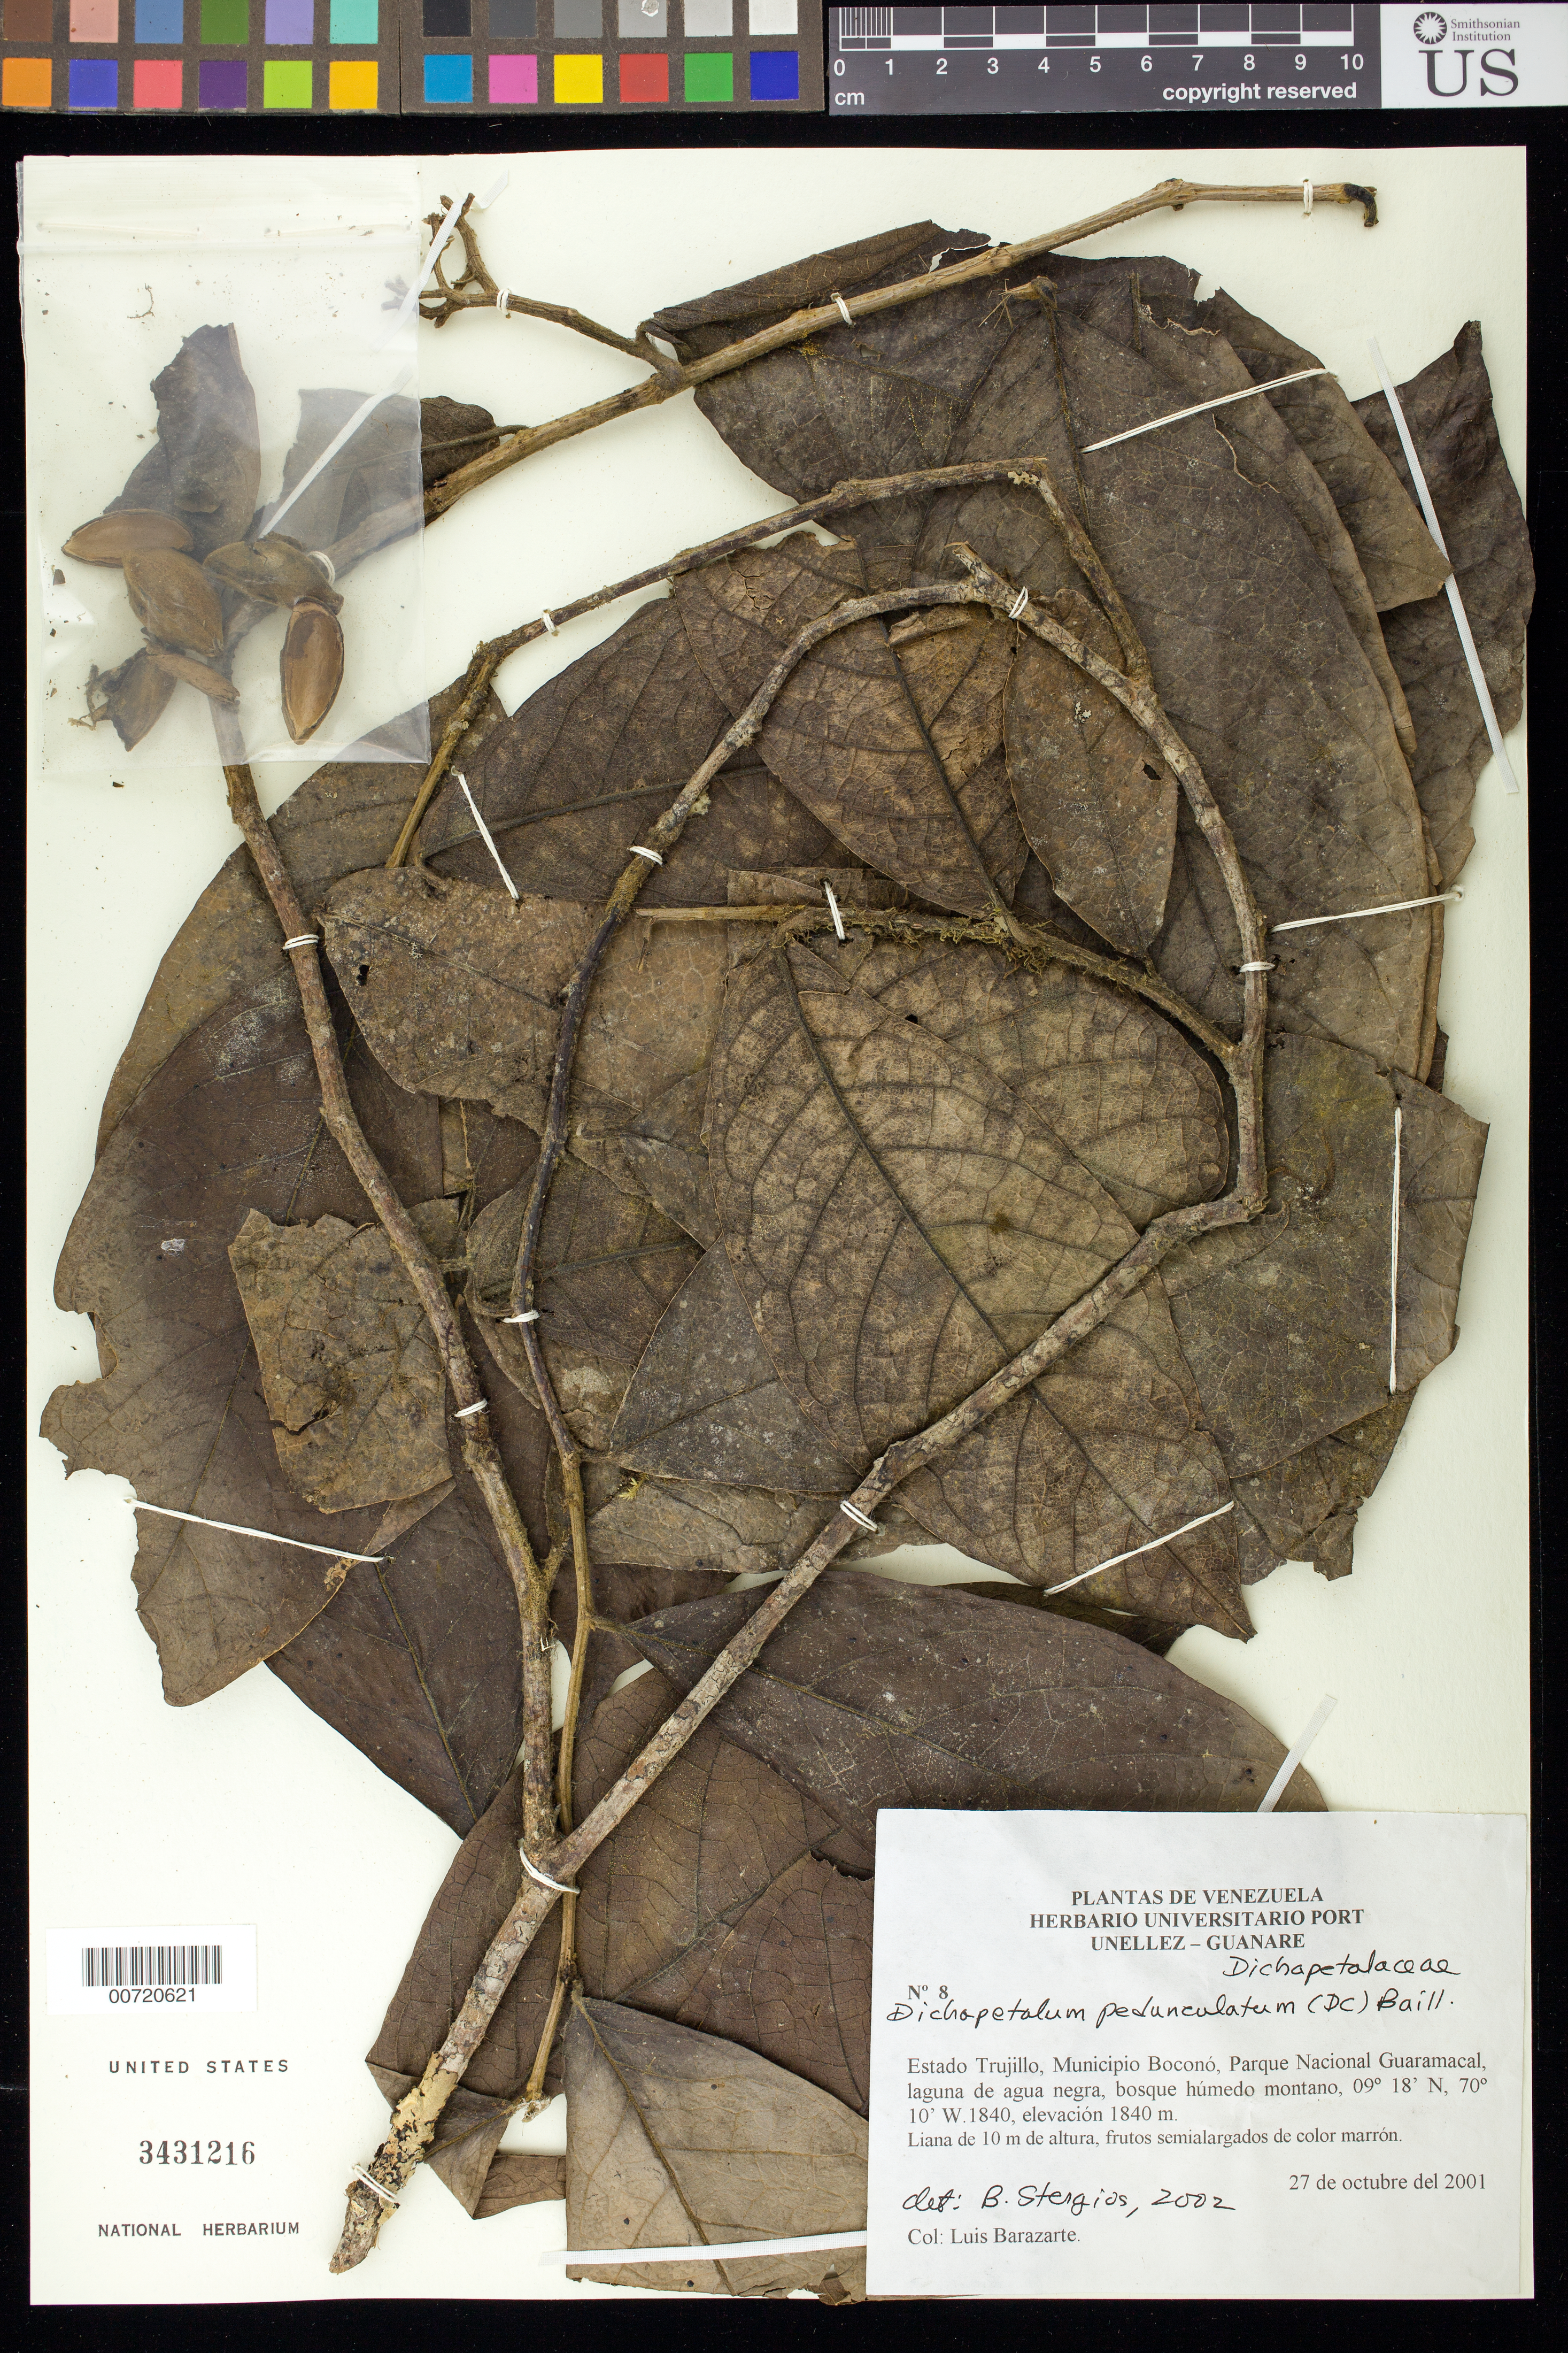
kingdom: Plantae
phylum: Tracheophyta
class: Magnoliopsida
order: Malpighiales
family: Dichapetalaceae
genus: Dichapetalum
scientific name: Dichapetalum pedunculatum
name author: (DC.) Baill.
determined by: Stergios, B. G.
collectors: L. Barazarte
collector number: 8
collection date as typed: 27 Oct 2001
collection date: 2001-10-27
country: Venezuela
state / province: Trujillo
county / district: Boconó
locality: Parque Nacional Guaramacal, Laguna de Agua Negra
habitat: Bosque húmedo montano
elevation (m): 1840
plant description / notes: PORT, US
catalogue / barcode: US 3431216